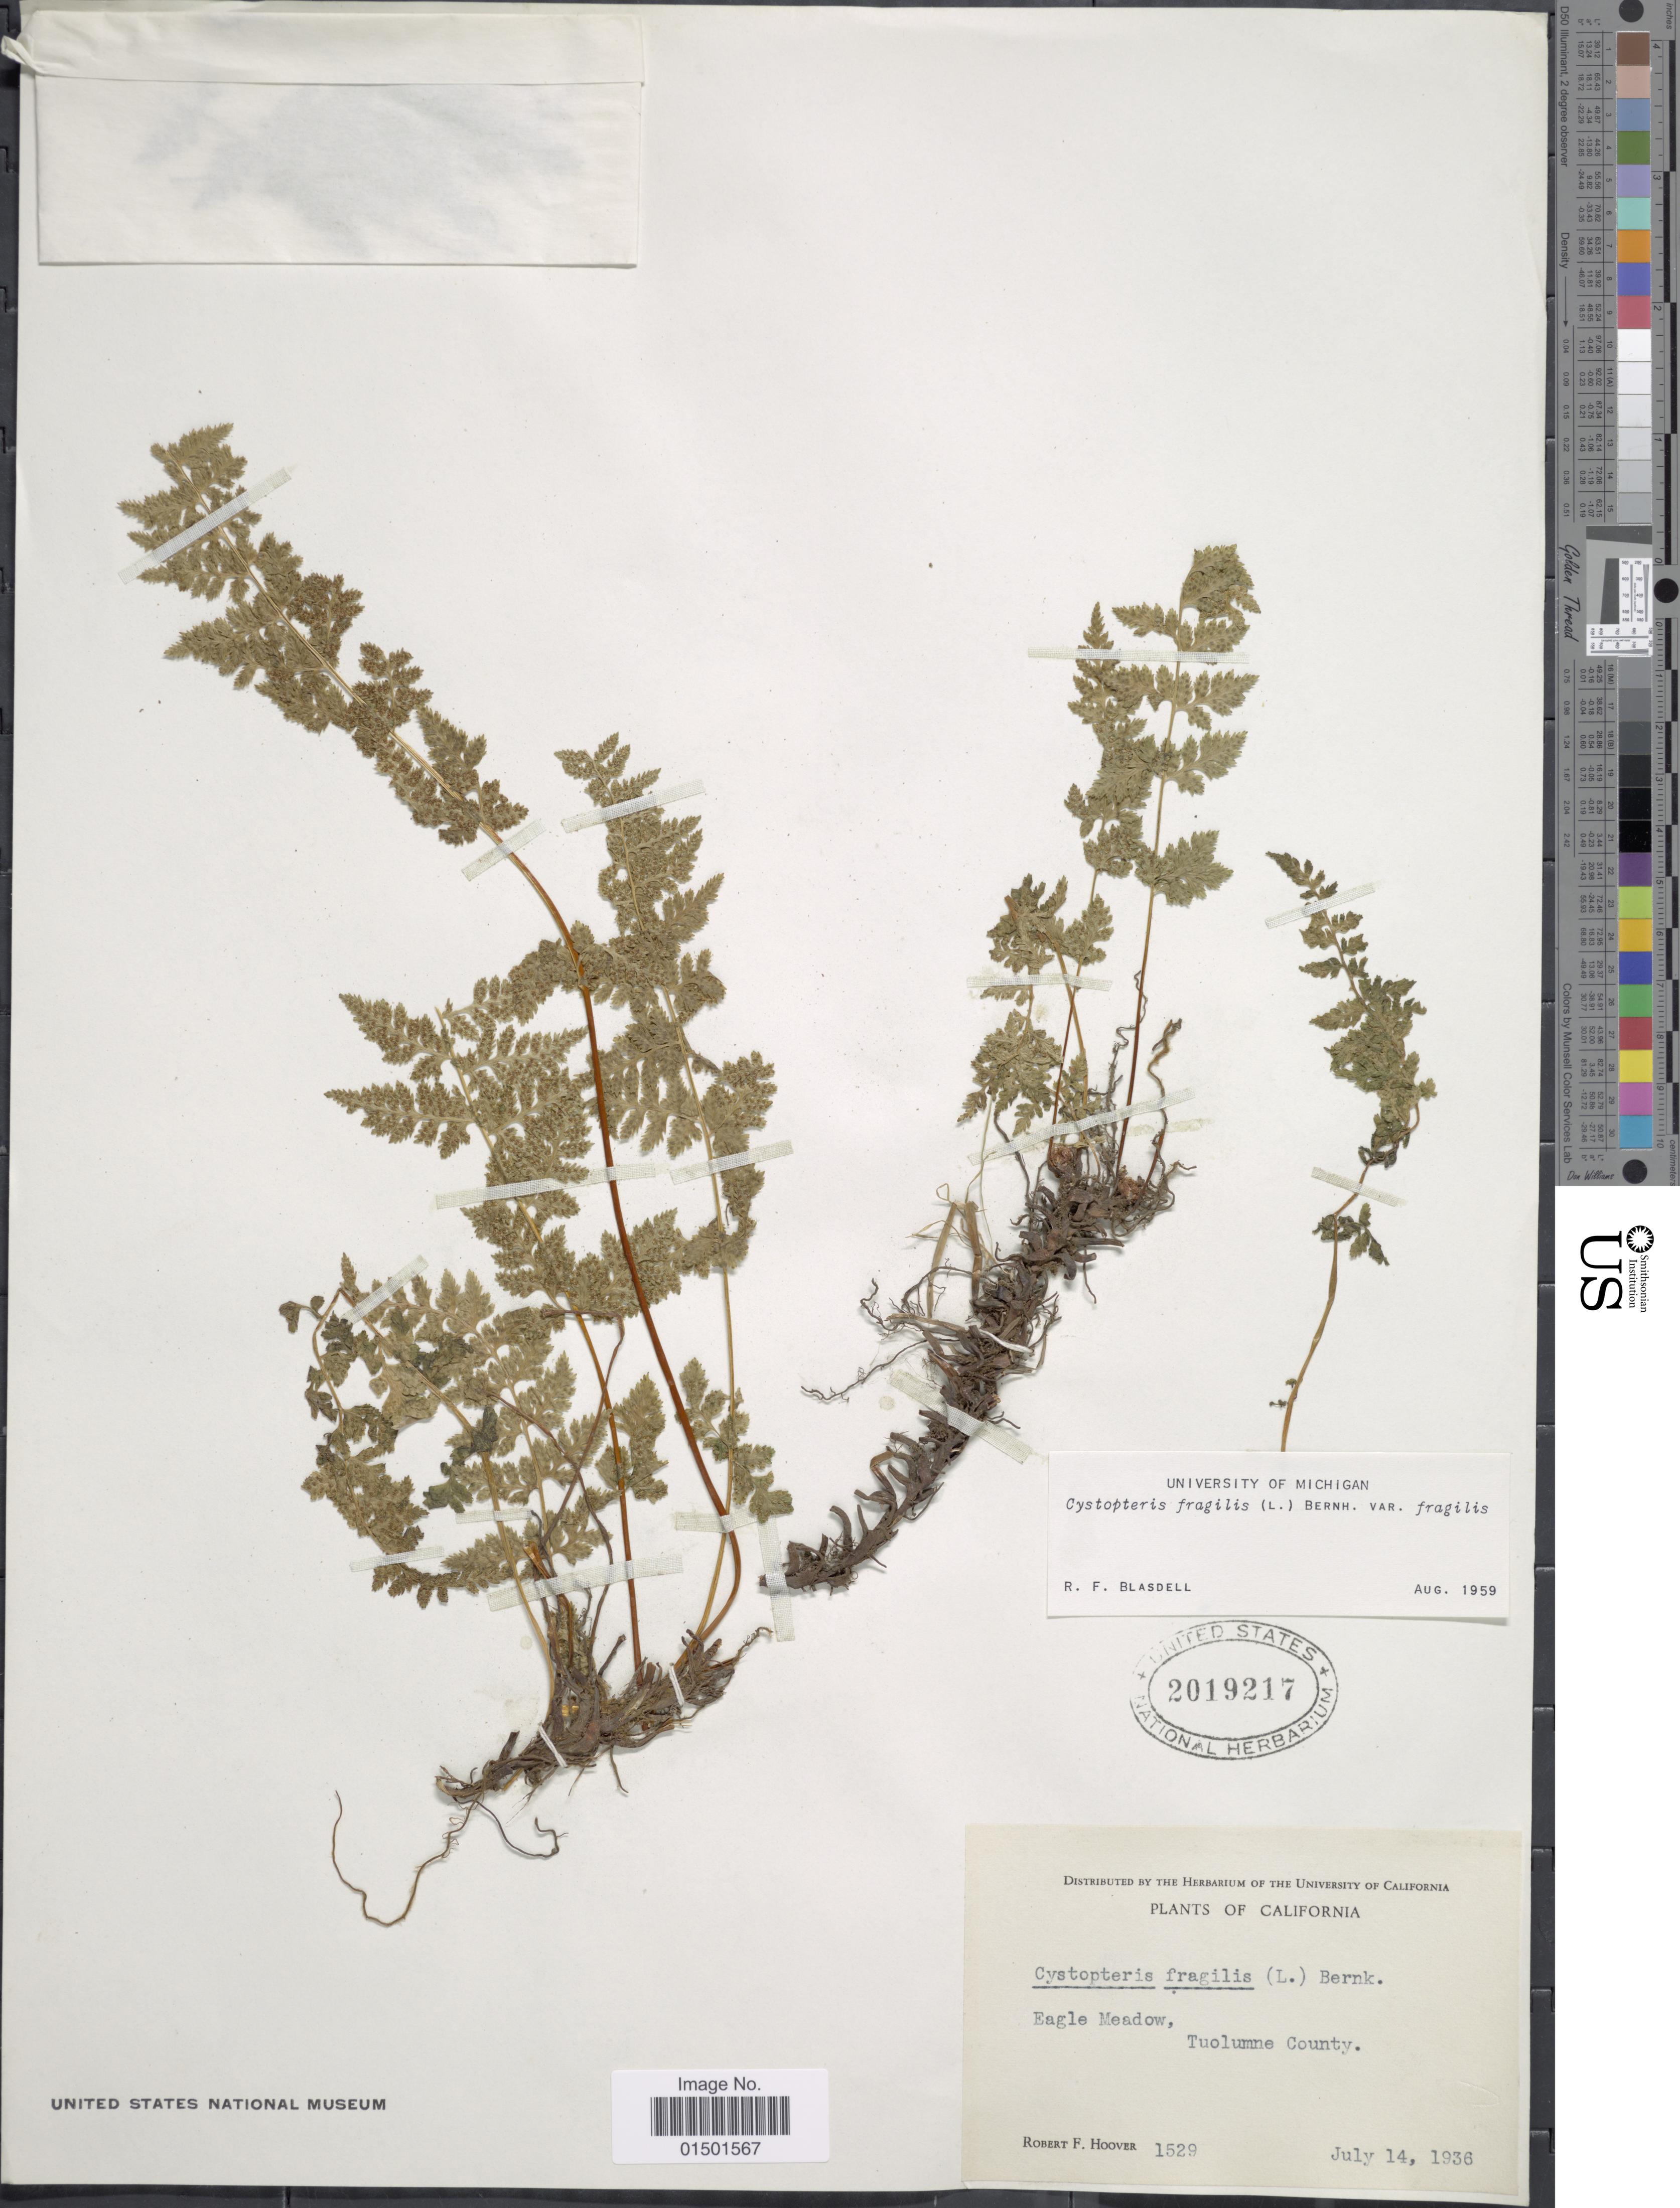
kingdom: Plantae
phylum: Tracheophyta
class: Polypodiopsida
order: Polypodiales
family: Cystopteridaceae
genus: Cystopteris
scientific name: Cystopteris fragilis var. fragilis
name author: (L.) Bernh.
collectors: R. F. Hoover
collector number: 1529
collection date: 1936-07-14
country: United States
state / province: California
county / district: Tuolumne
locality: Eagel Meadow, Tuolumne County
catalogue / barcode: US 2019217